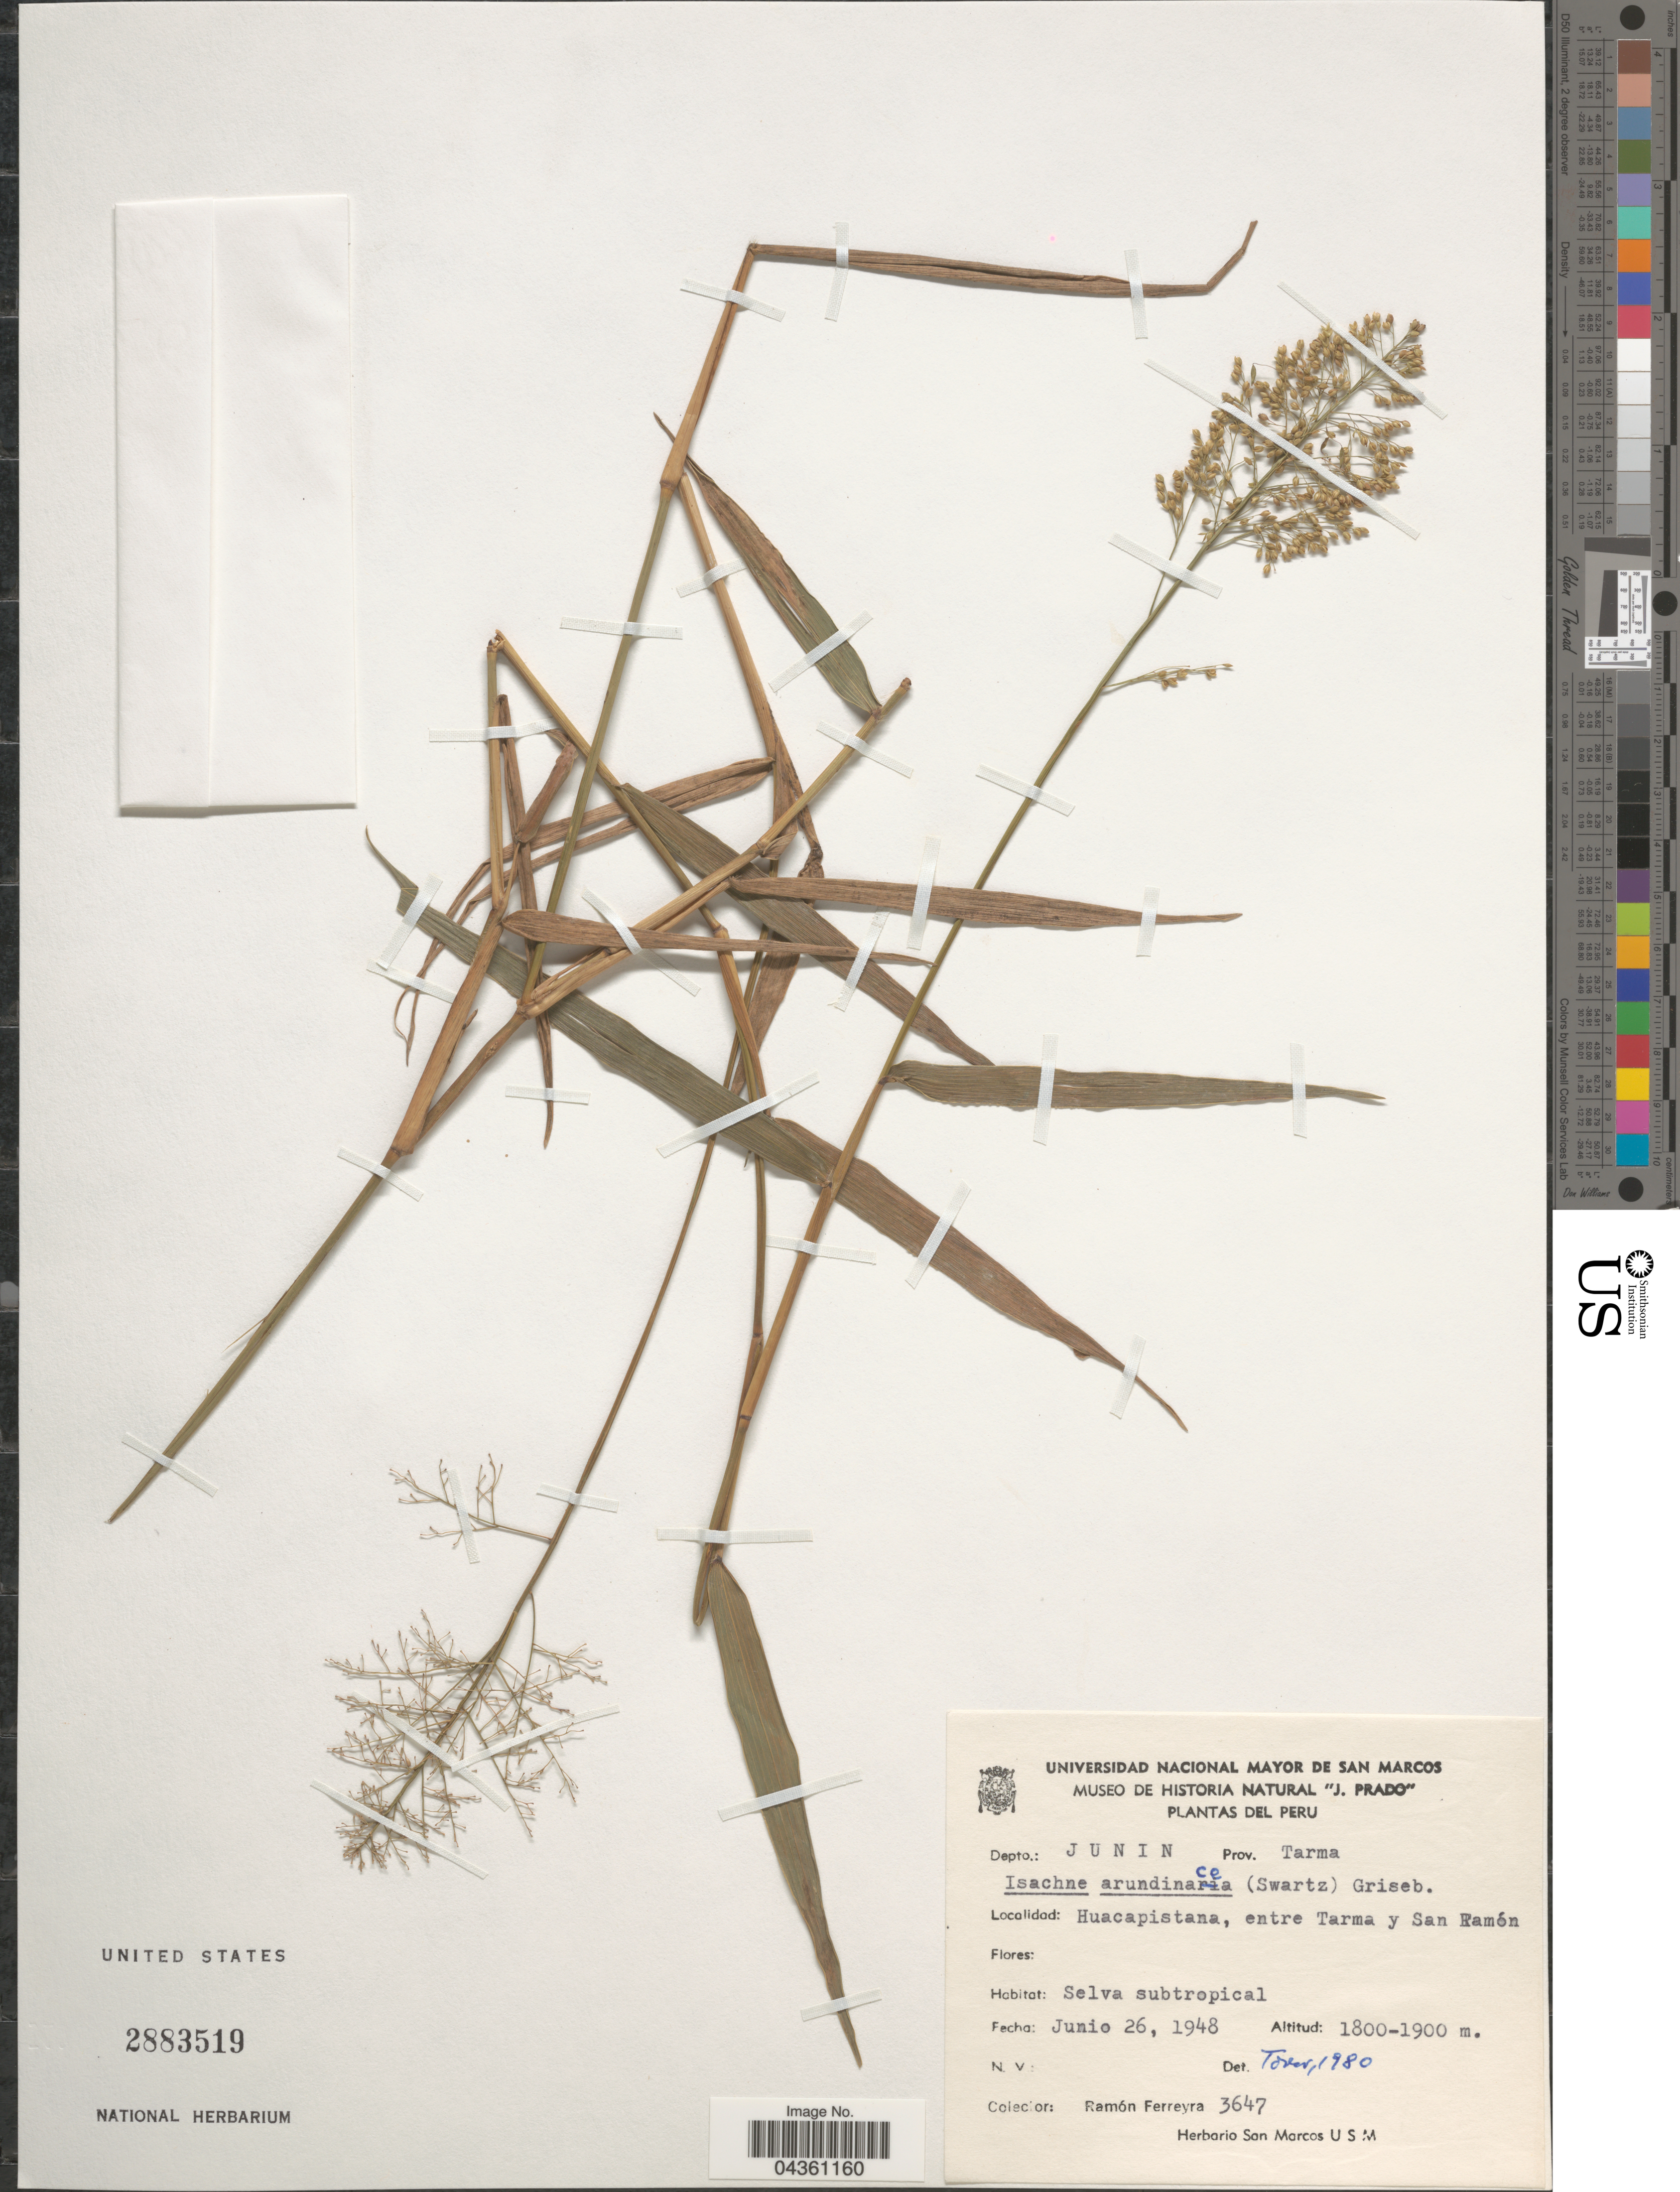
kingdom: Plantae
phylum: Tracheophyta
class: Liliopsida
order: Poales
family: Poaceae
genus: Isachne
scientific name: Isachne arundinacea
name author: (Sw.) Griseb.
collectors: R. A. Ferreyra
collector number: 3647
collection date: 1948-06-26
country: Peru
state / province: Junín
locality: Depto.: Junin. Prov. Tarma. Huacapistana, entre Tarma y San Ramón.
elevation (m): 1800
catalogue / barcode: US 2883519